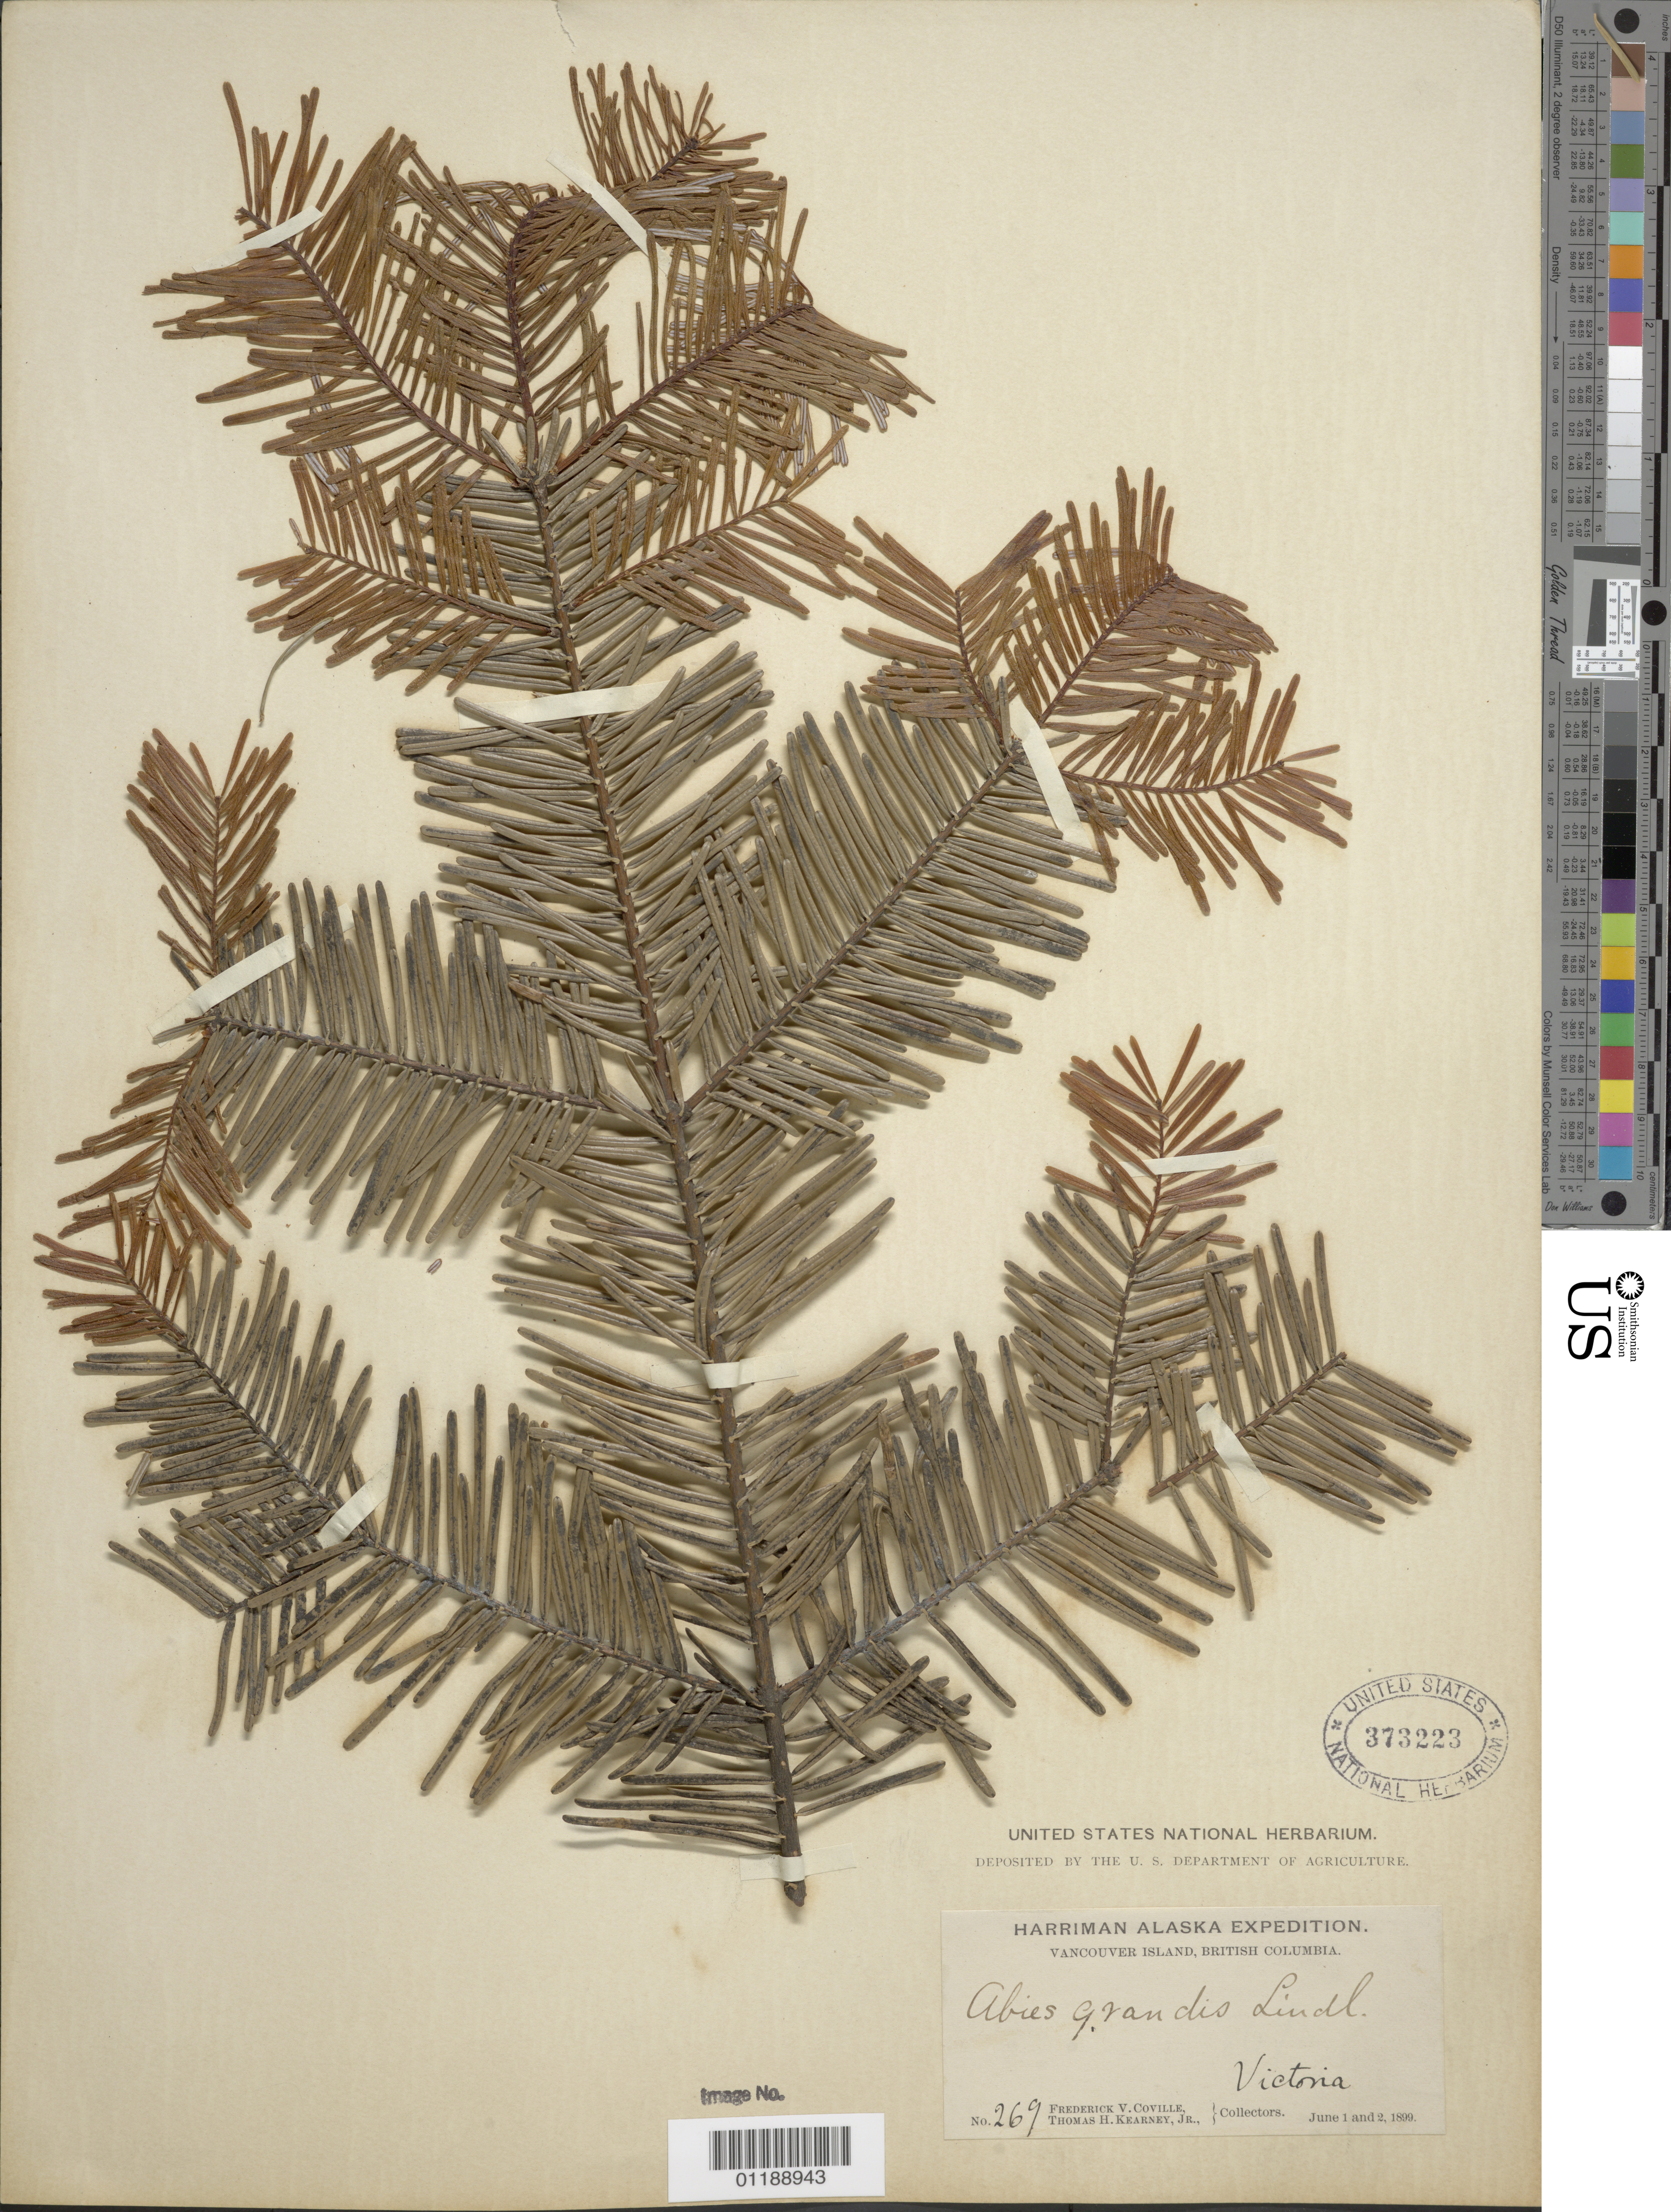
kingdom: Plantae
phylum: Tracheophyta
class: Pinopsida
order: Pinales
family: Pinaceae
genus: Abies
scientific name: Abies grandis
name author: (Douglas ex D. Don) Lindl.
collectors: F. V. Coville & T. H. Kearney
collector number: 269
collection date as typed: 01 Jun 1899 to 12 Jun 1899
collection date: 1899-06-01/1899-06-02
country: Canada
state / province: British Columbia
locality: Vancouver Island, Victoria.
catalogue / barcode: US 373223